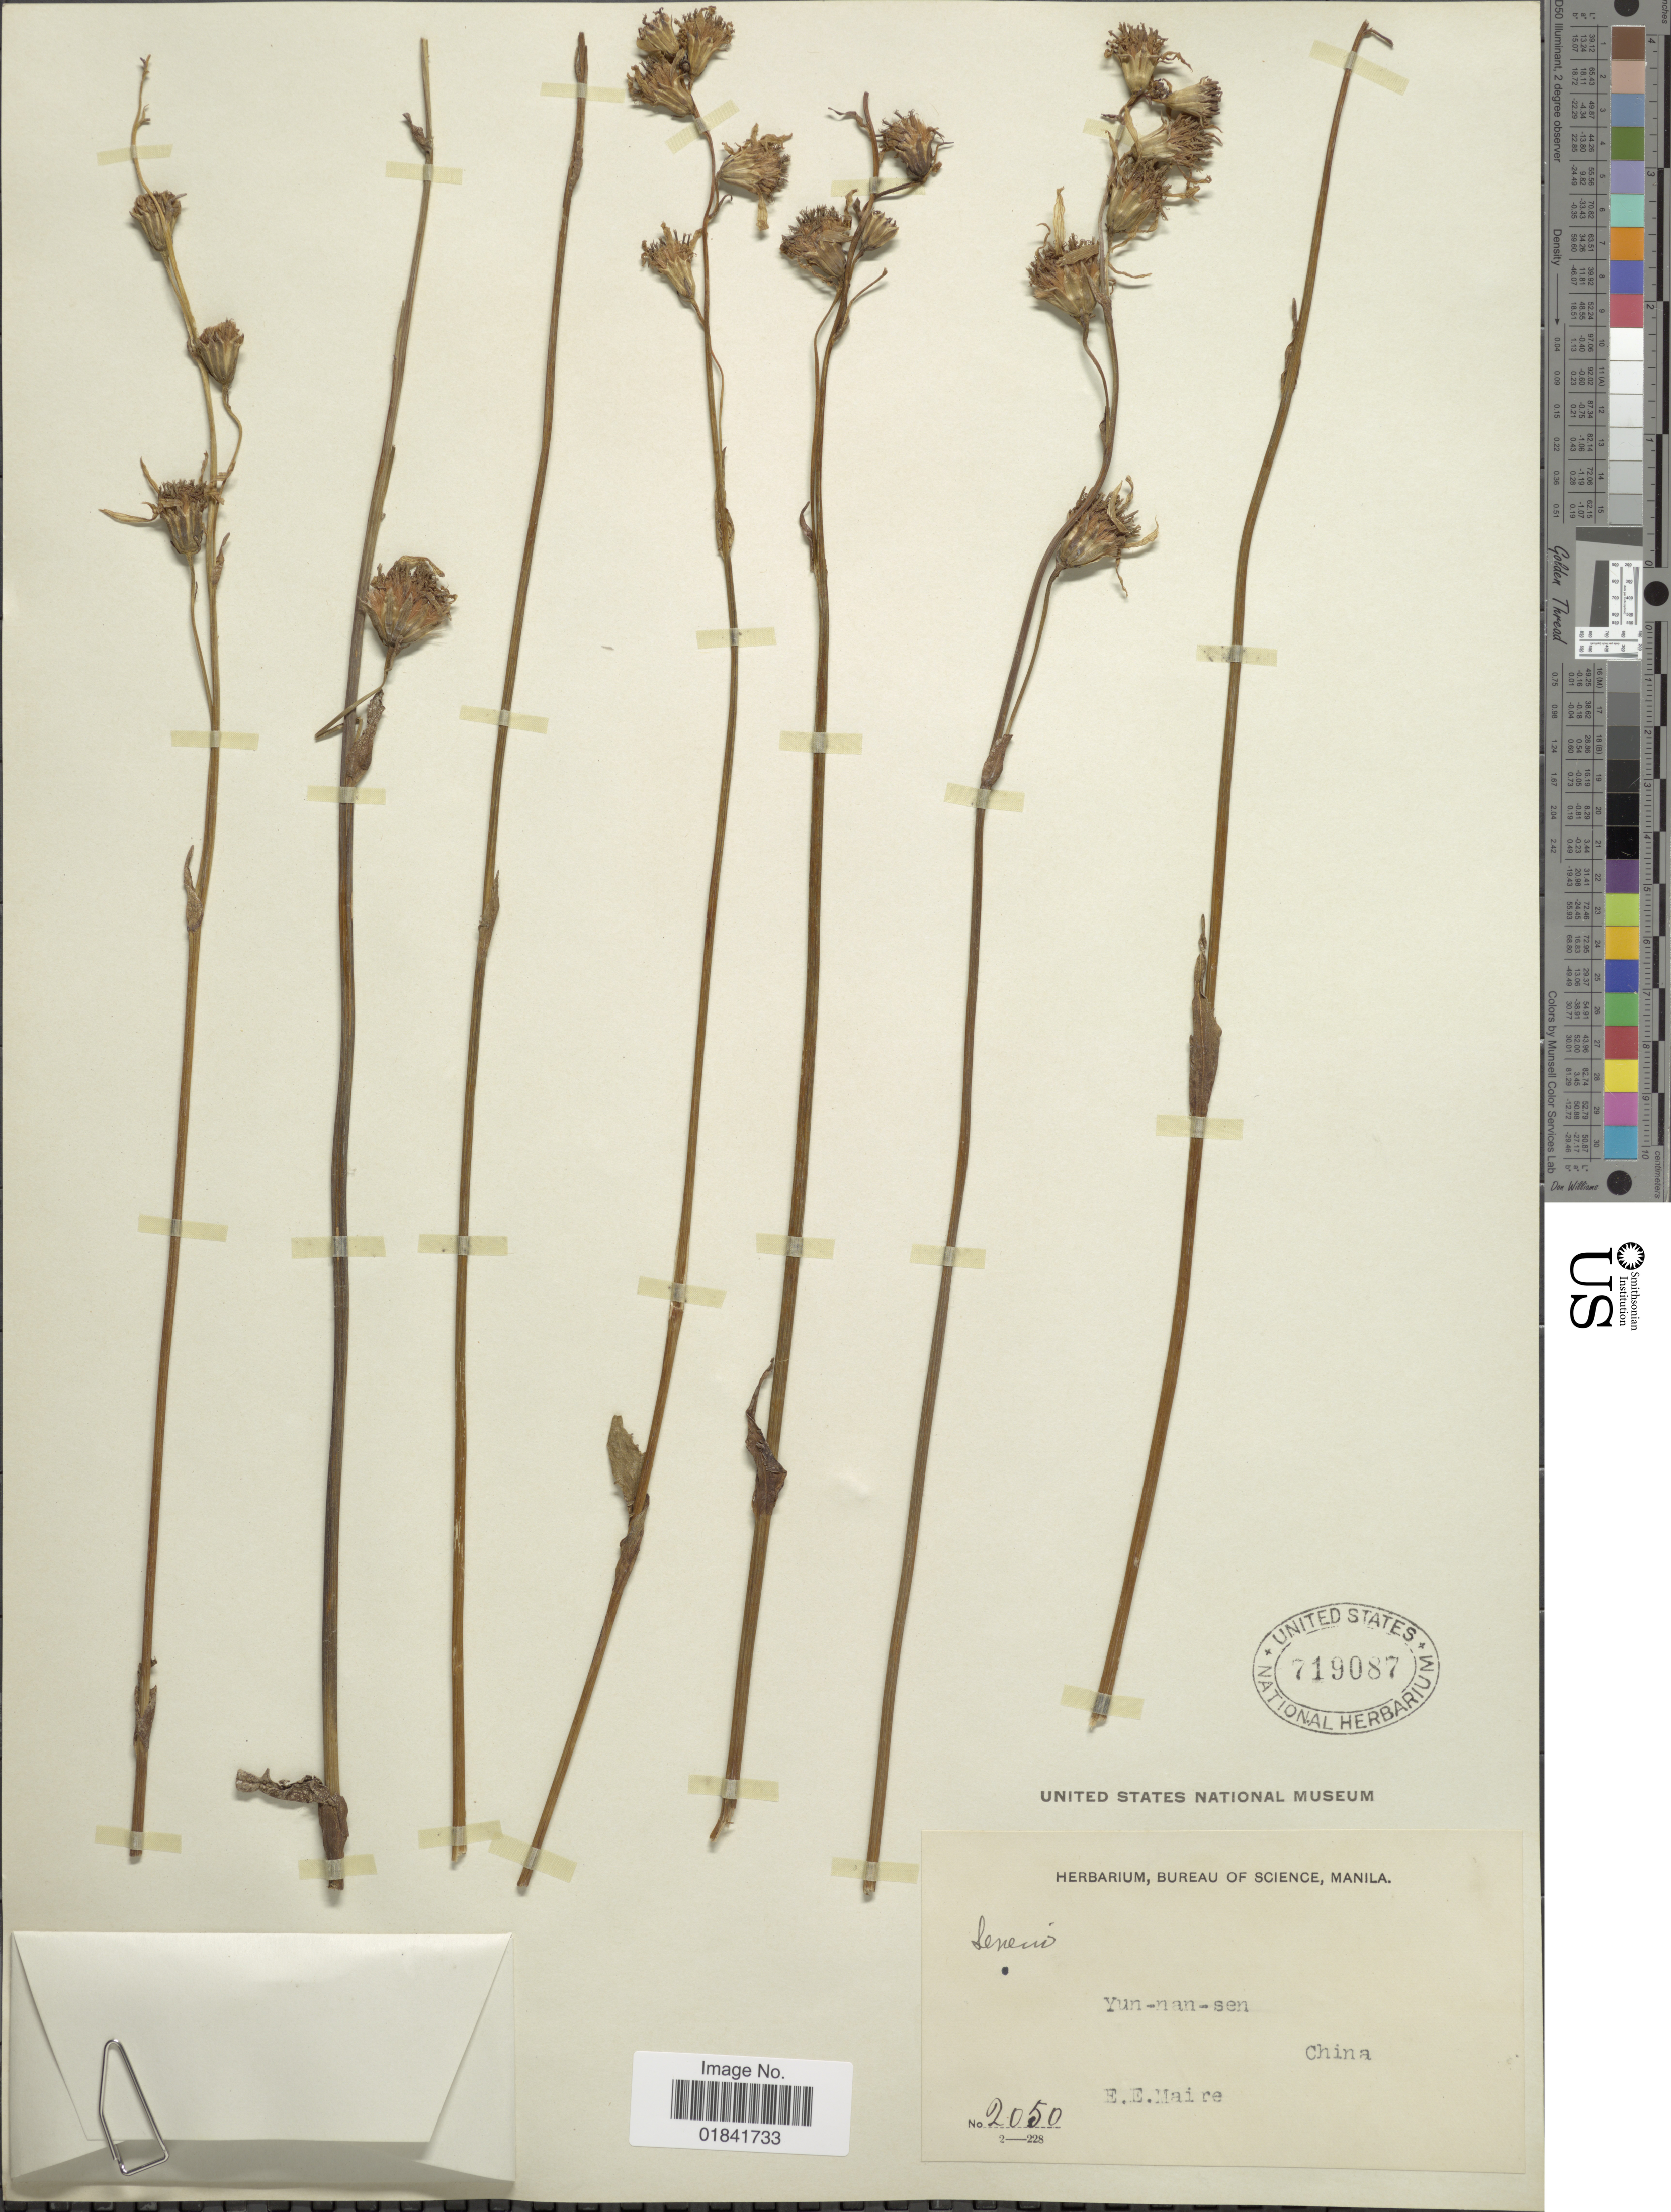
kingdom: Plantae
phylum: Tracheophyta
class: Magnoliopsida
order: Asterales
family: Asteraceae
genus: Senecio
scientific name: Senecio sp.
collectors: E. E. Maire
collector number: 2050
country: China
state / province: Yunnan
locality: Yun-nan-sen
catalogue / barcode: US 719087